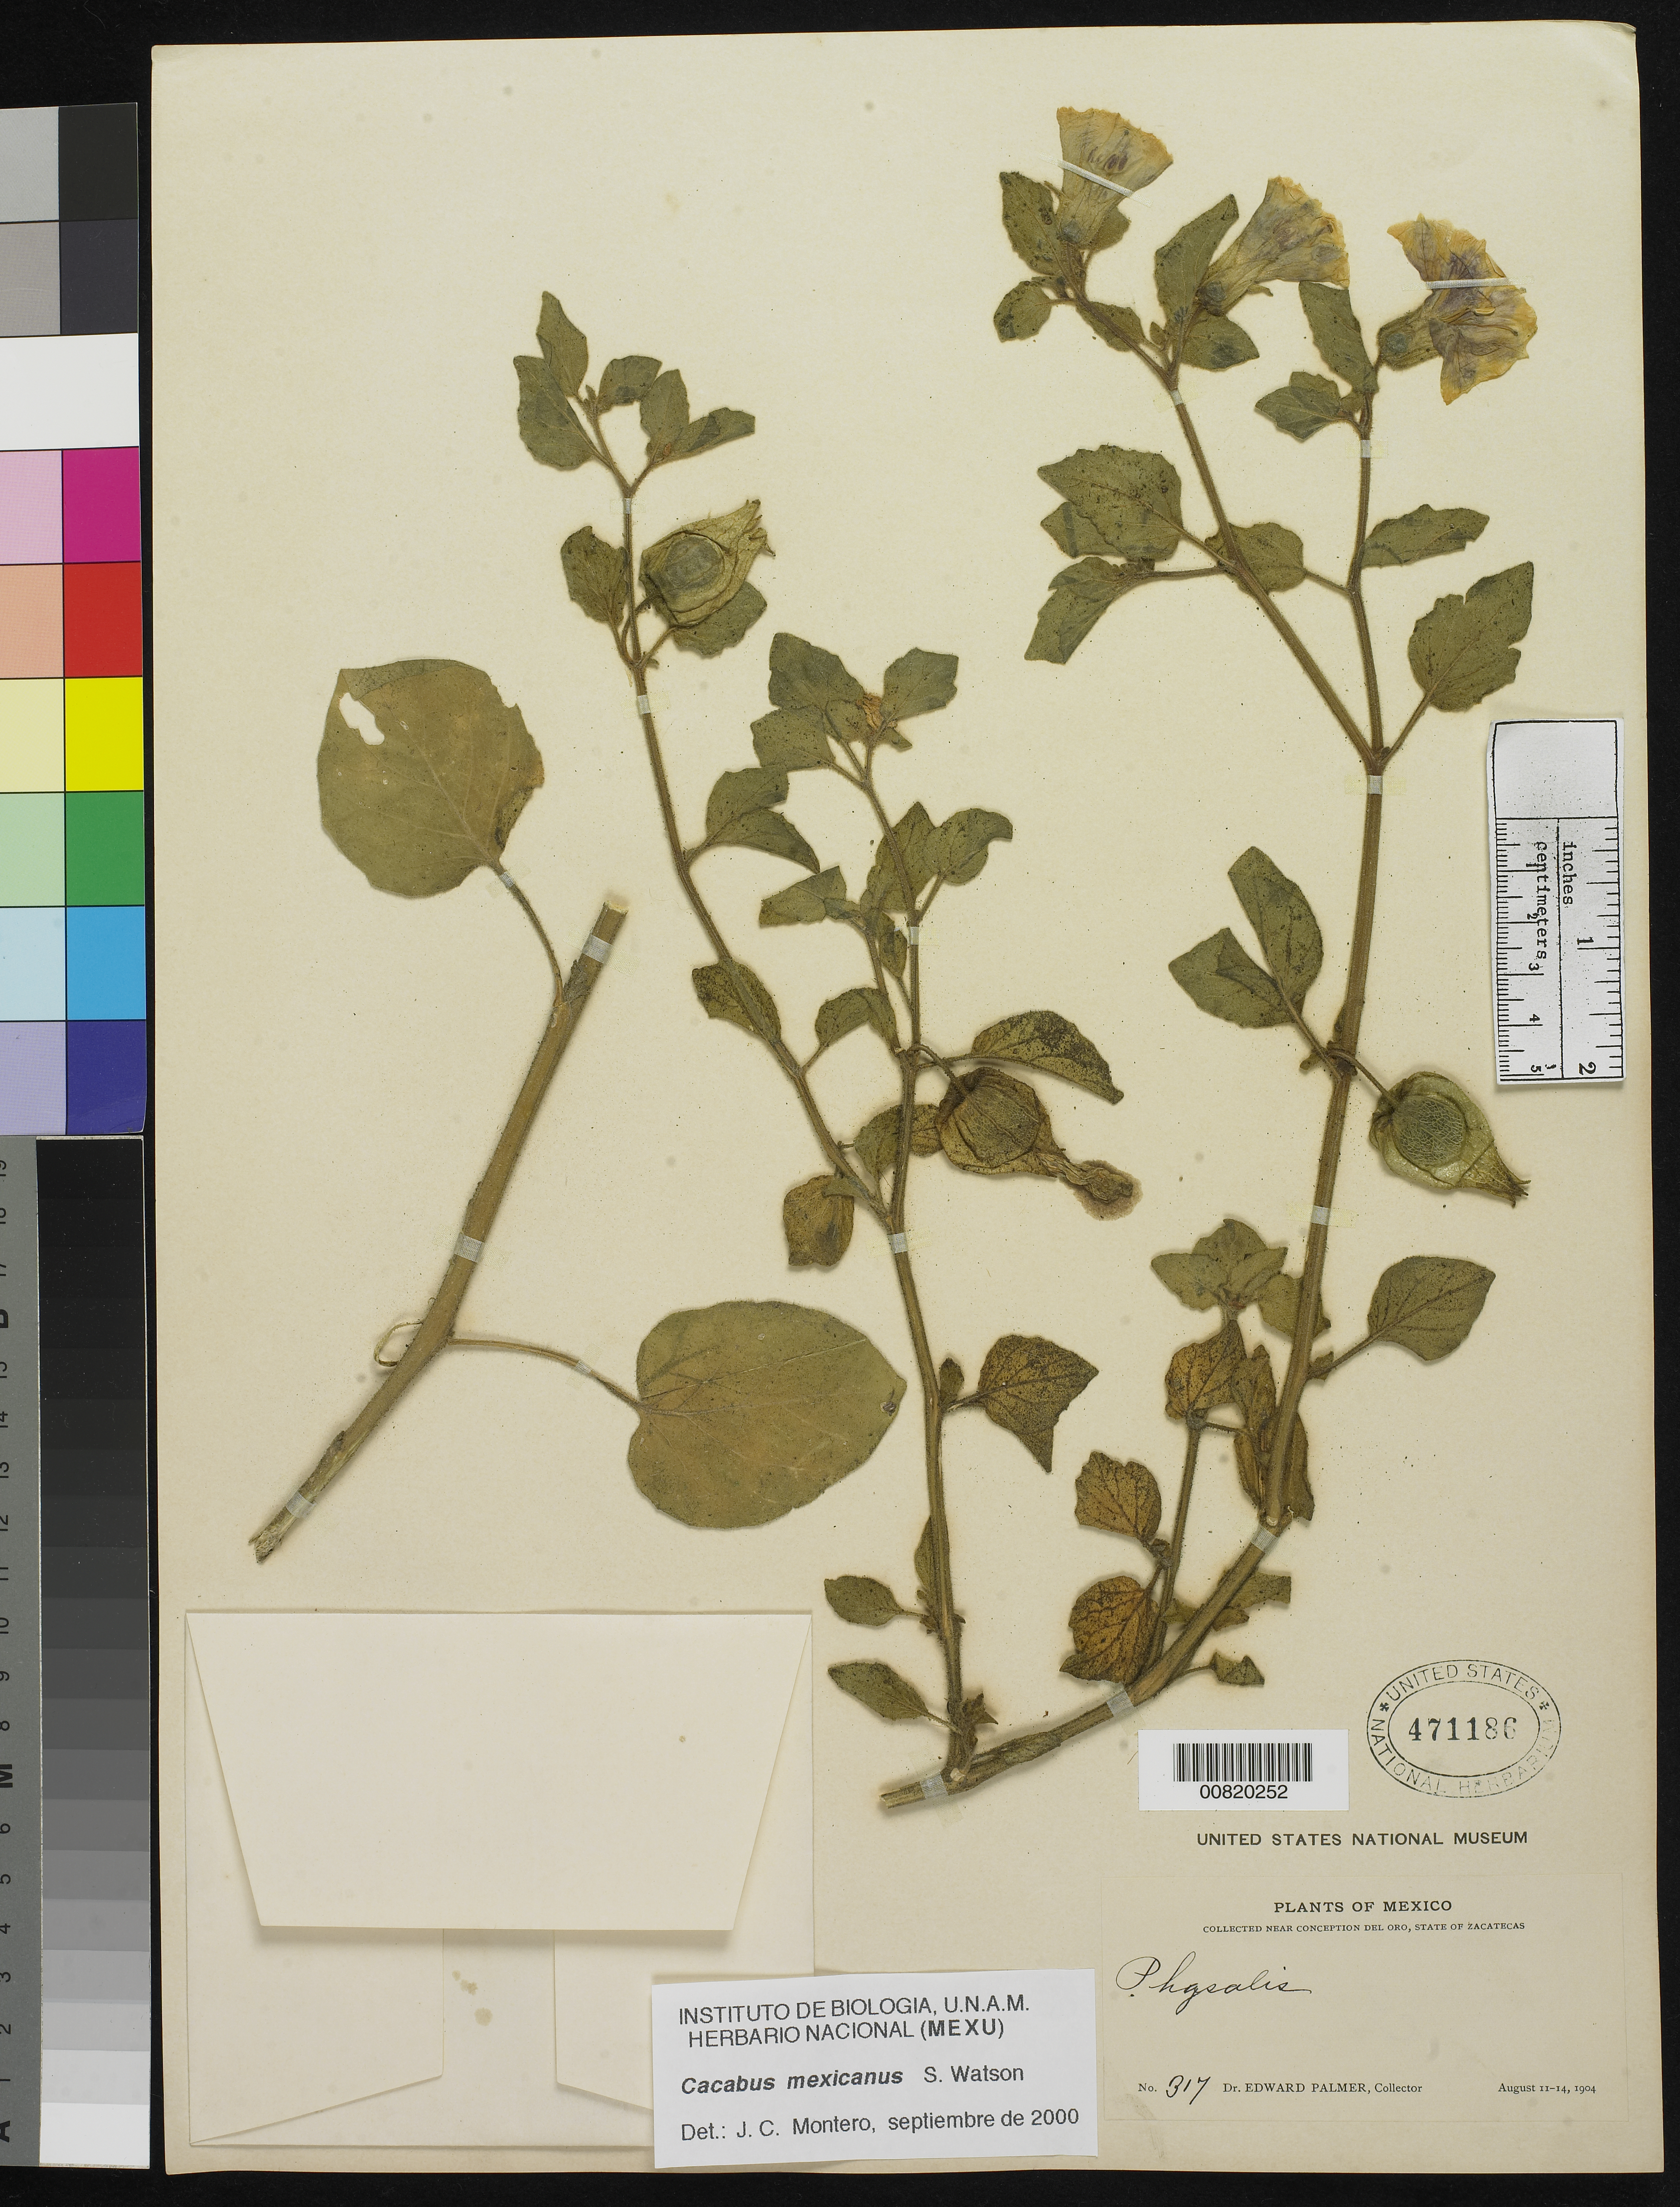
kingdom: Plantae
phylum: Tracheophyta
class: Magnoliopsida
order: Solanales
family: Solanaceae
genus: Cacabus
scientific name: Cacabus mexicanus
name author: S. Watson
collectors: E. Palmer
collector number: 317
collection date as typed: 11 Aug 1904 to 14 Aug 1904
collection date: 1904-08-11/1904-08-14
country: Mexico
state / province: Zacatecas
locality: Near Concepción del Oro, Zacatecas.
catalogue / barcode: US 471186